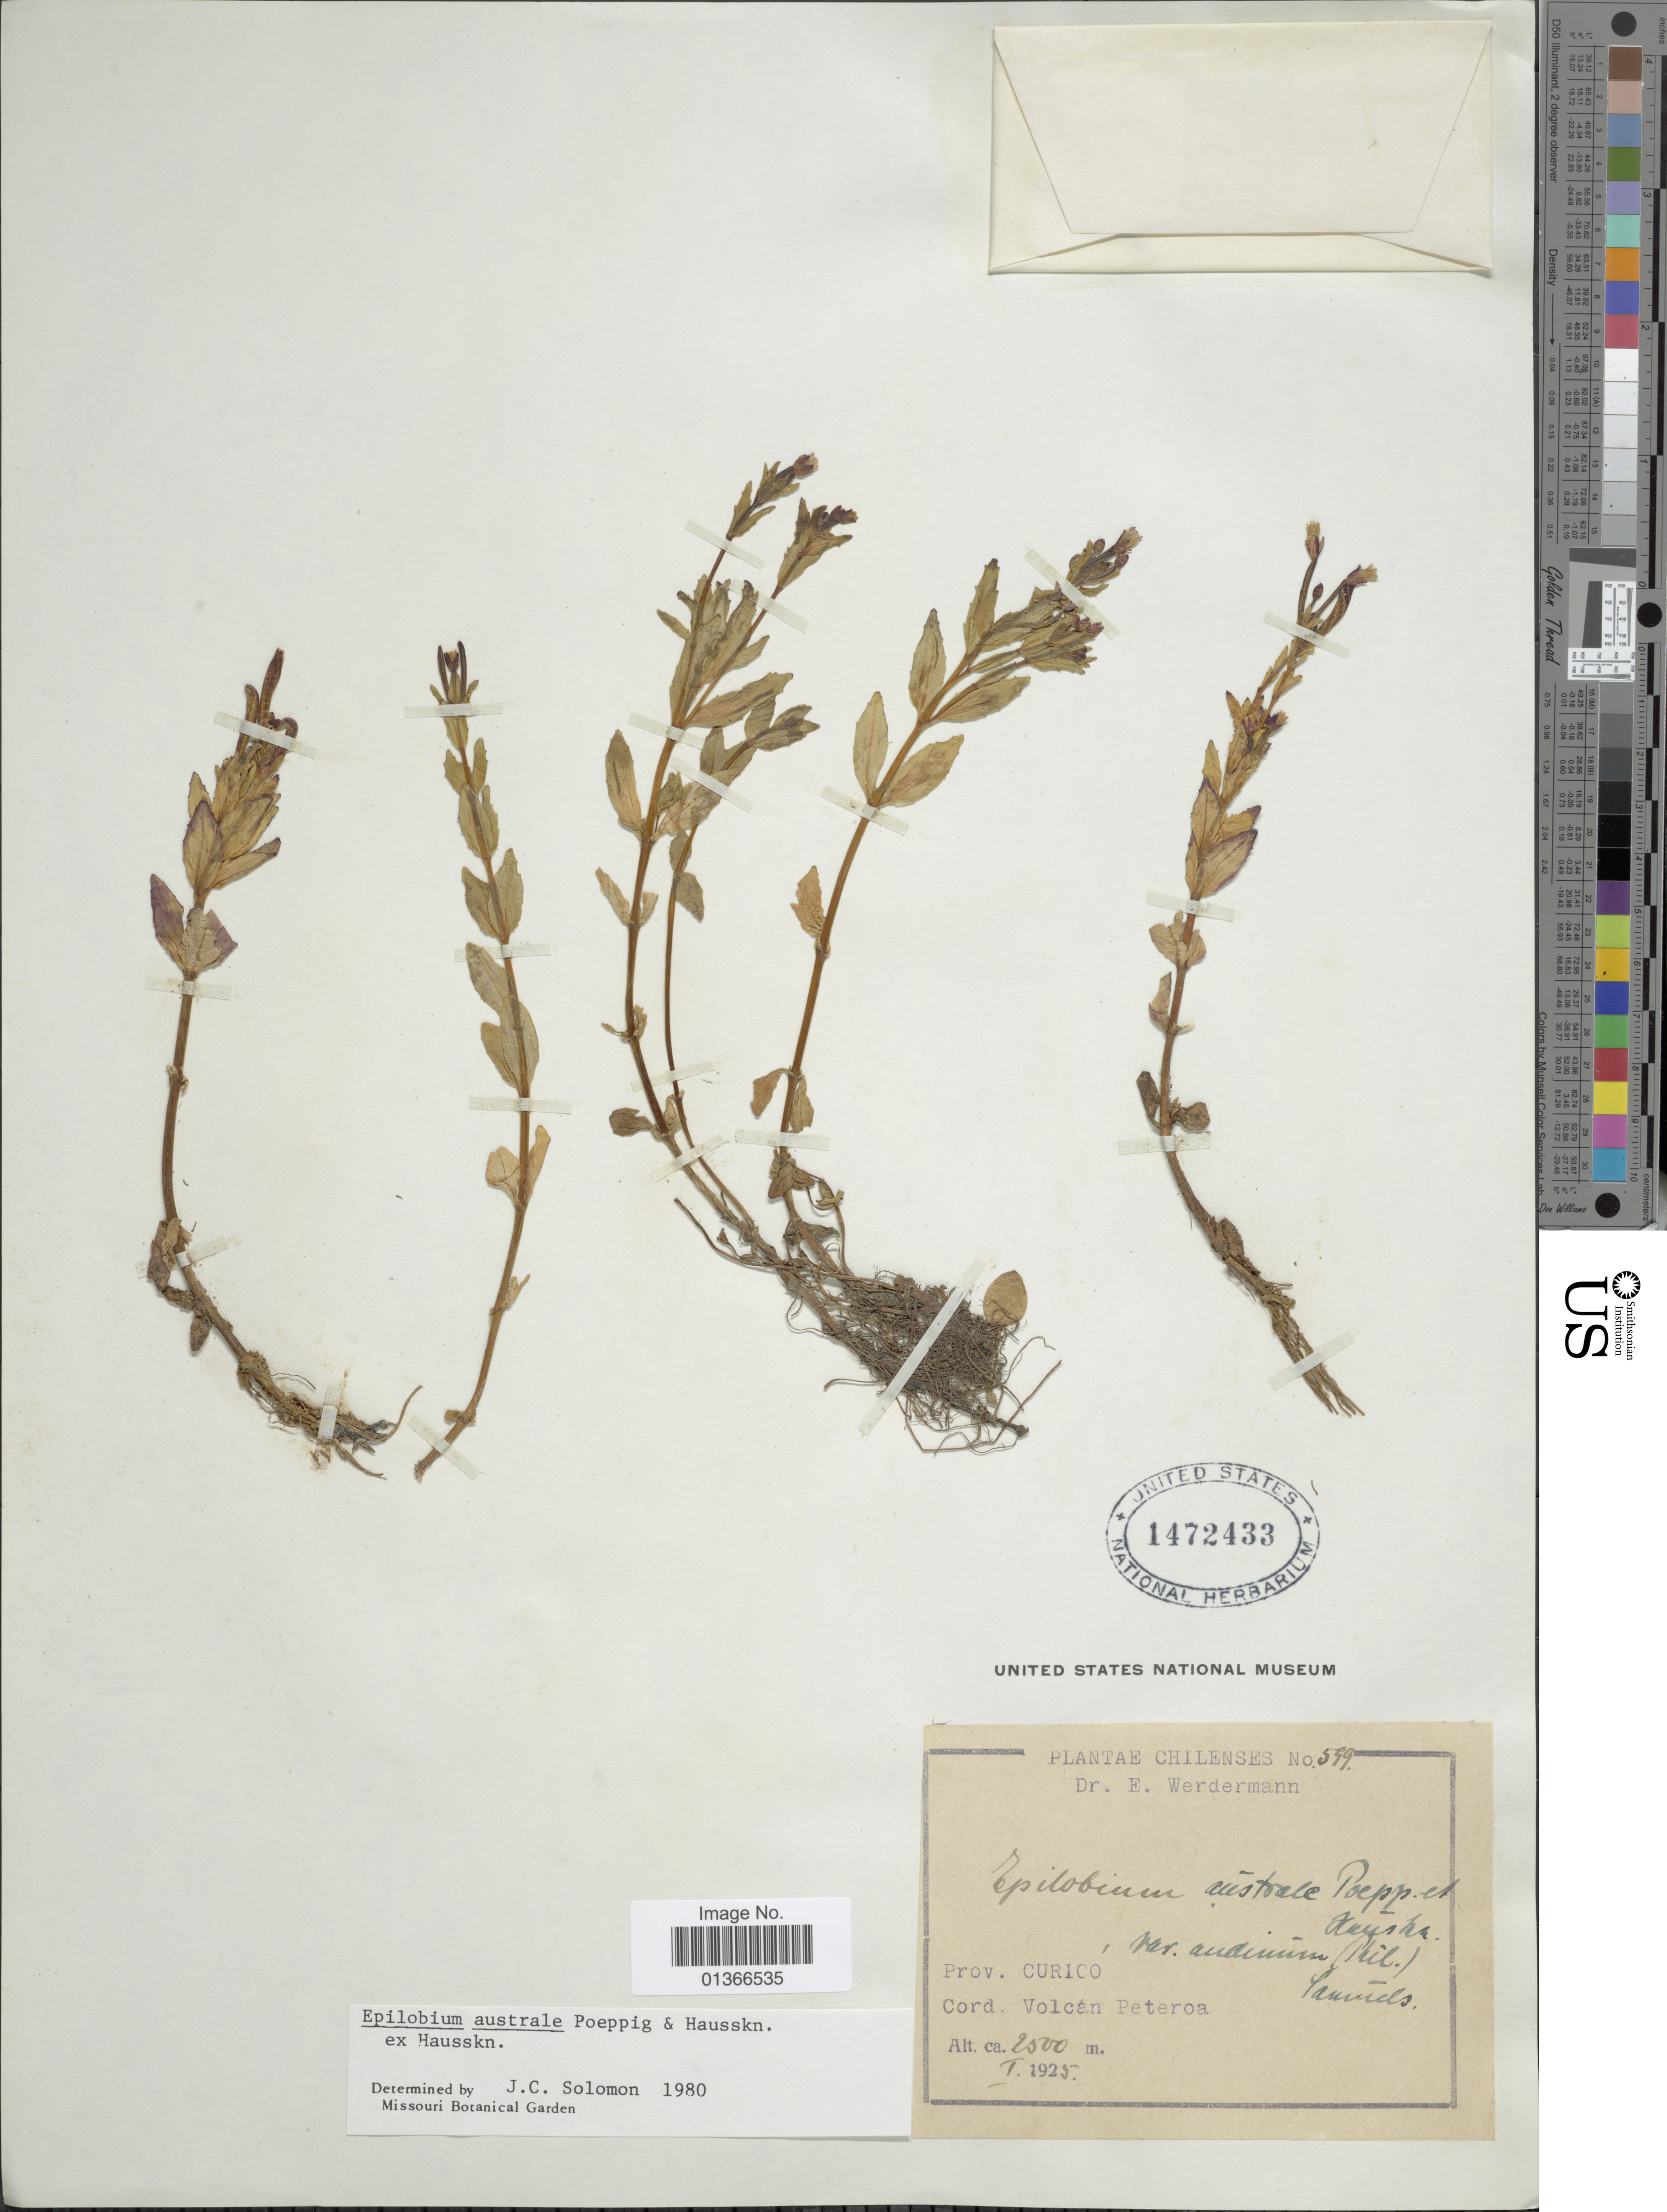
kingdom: Plantae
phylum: Tracheophyta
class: Magnoliopsida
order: Myrtales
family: Onagraceae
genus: Epilobium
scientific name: Epilobium australe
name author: Poepp. & Hausskn.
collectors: E. Werdermann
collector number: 599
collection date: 1925-01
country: Chile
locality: Prov. Curicó. Cord. Volcán Peteroa.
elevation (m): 2500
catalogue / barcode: US 1472433